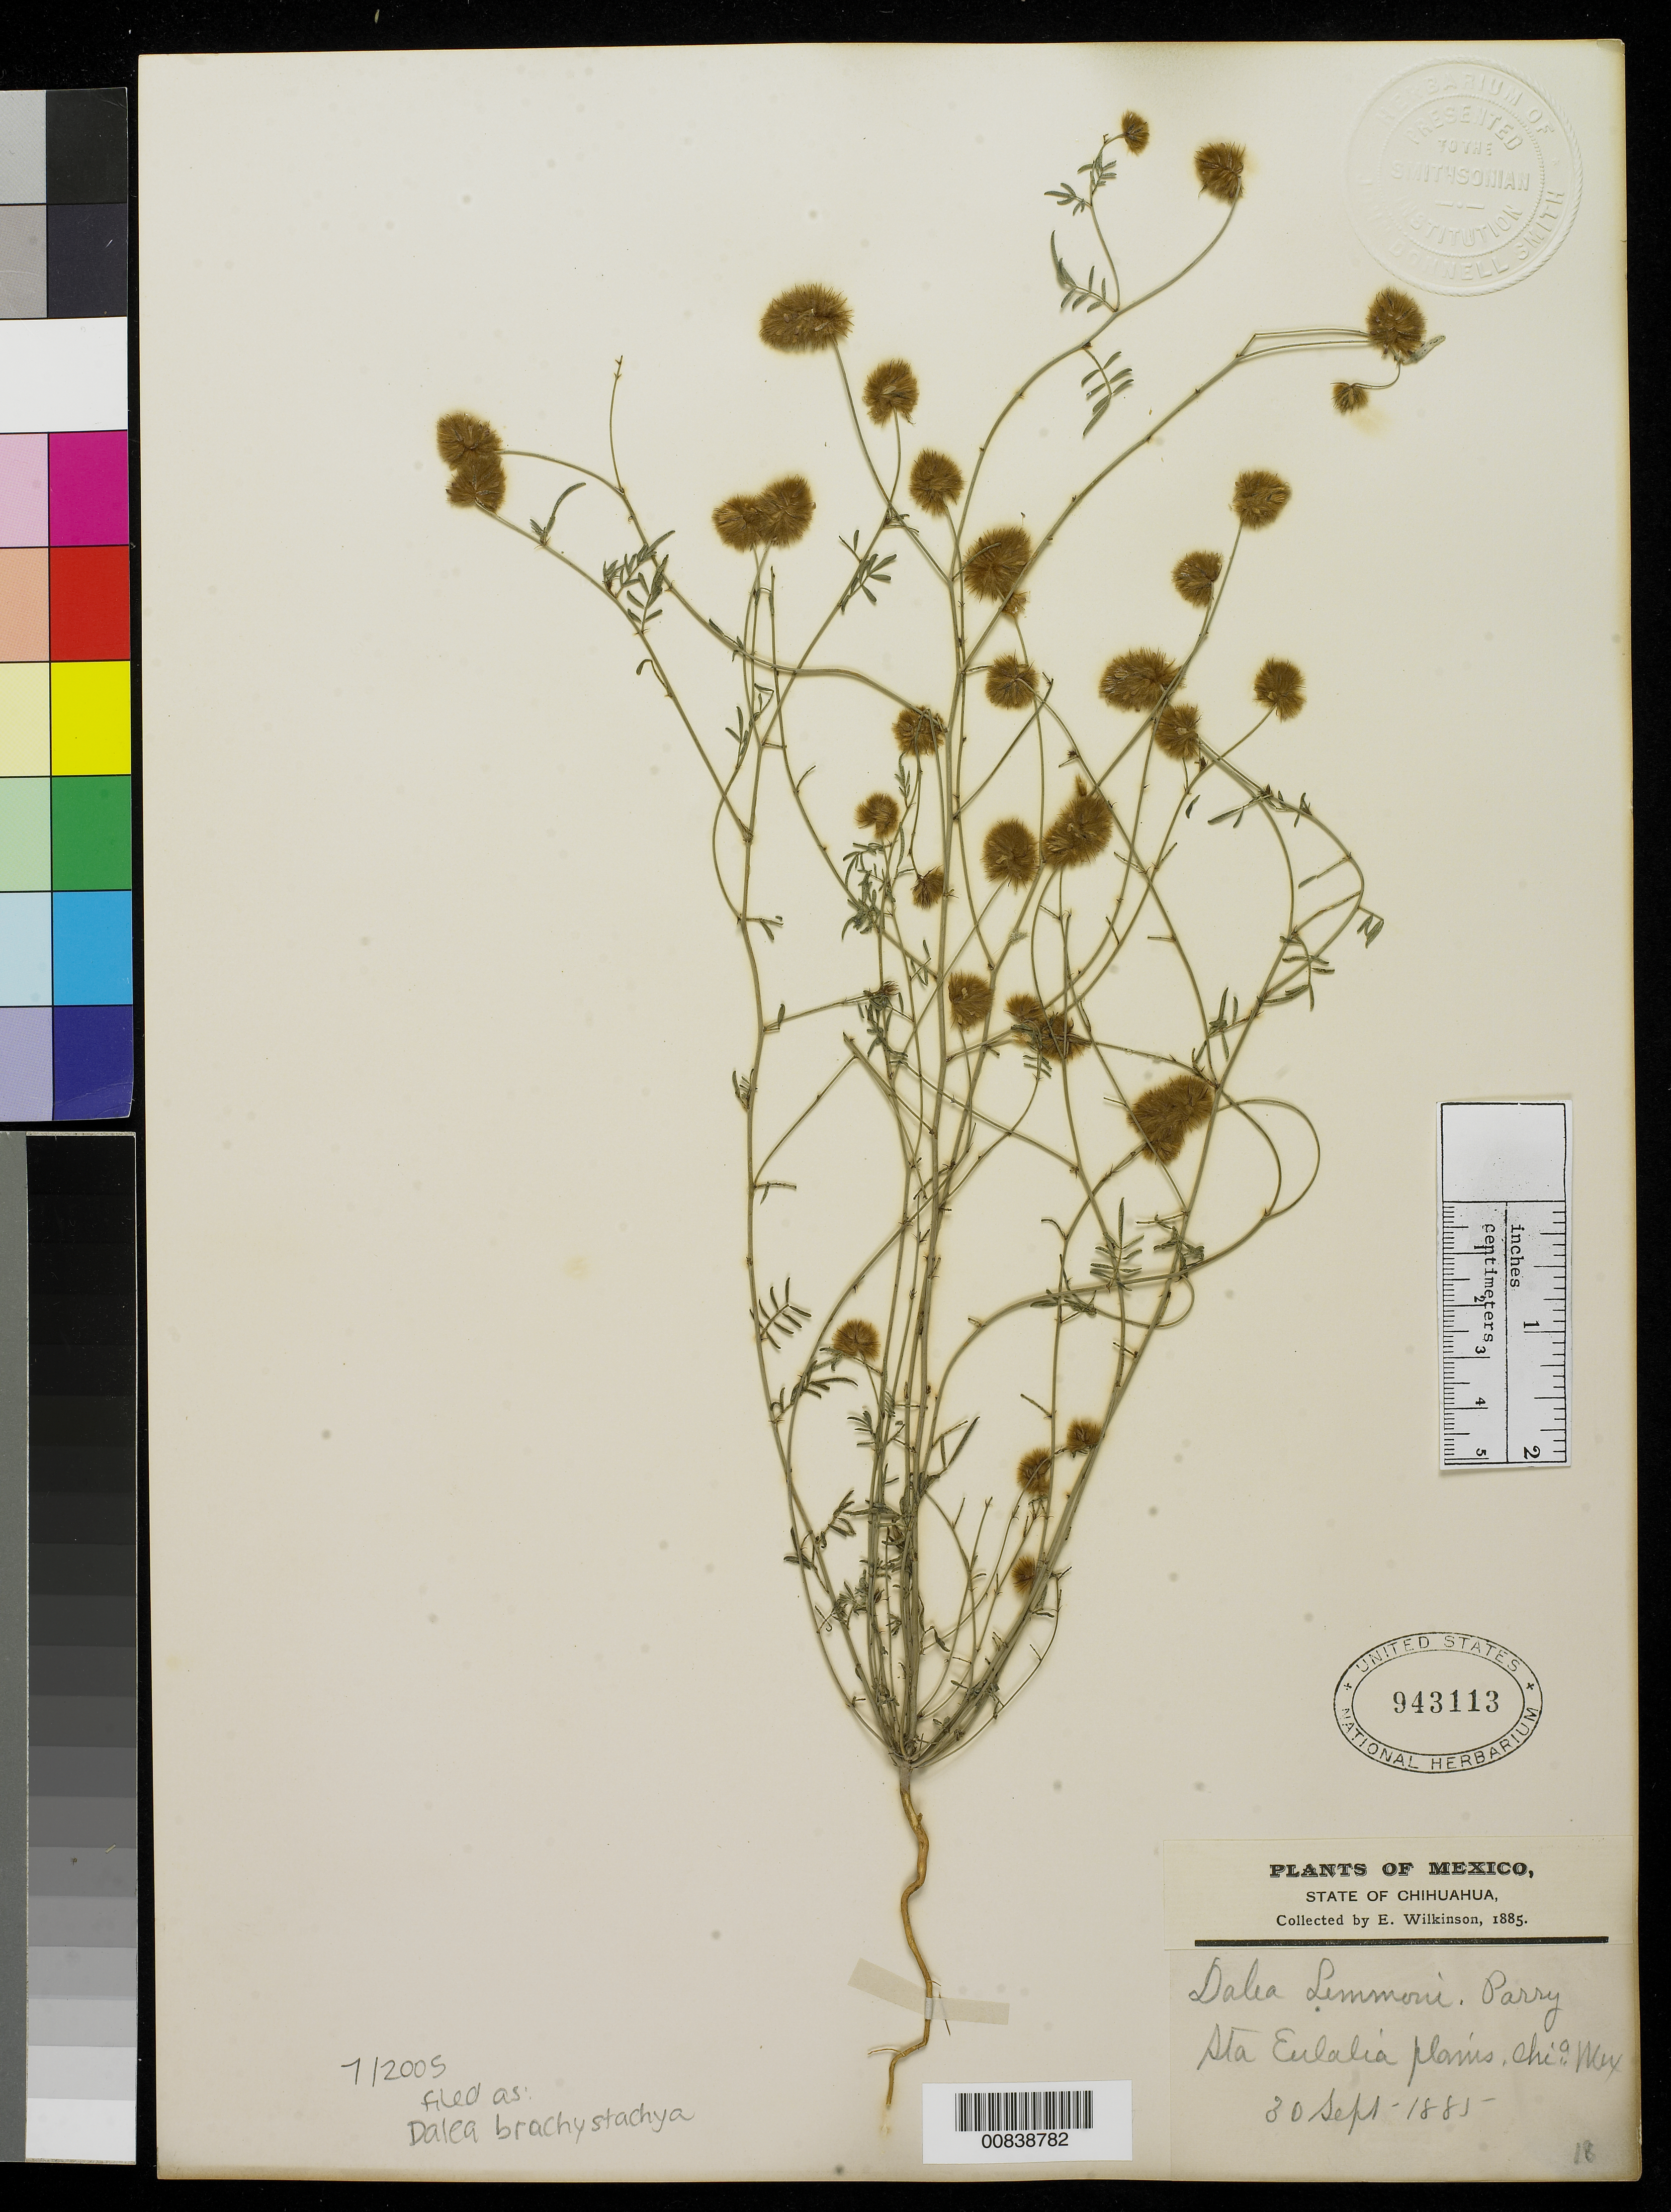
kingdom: Plantae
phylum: Tracheophyta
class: Magnoliopsida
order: Fabales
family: Fabaceae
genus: Dalea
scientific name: Dalea brachystachys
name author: A. Gray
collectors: E. Wilkinson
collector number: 18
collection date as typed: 30 Sep 1885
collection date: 1885-09-30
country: Mexico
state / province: Chihuahua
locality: Sta. Eulalia plains, Chihuahua.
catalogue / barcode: US 943113